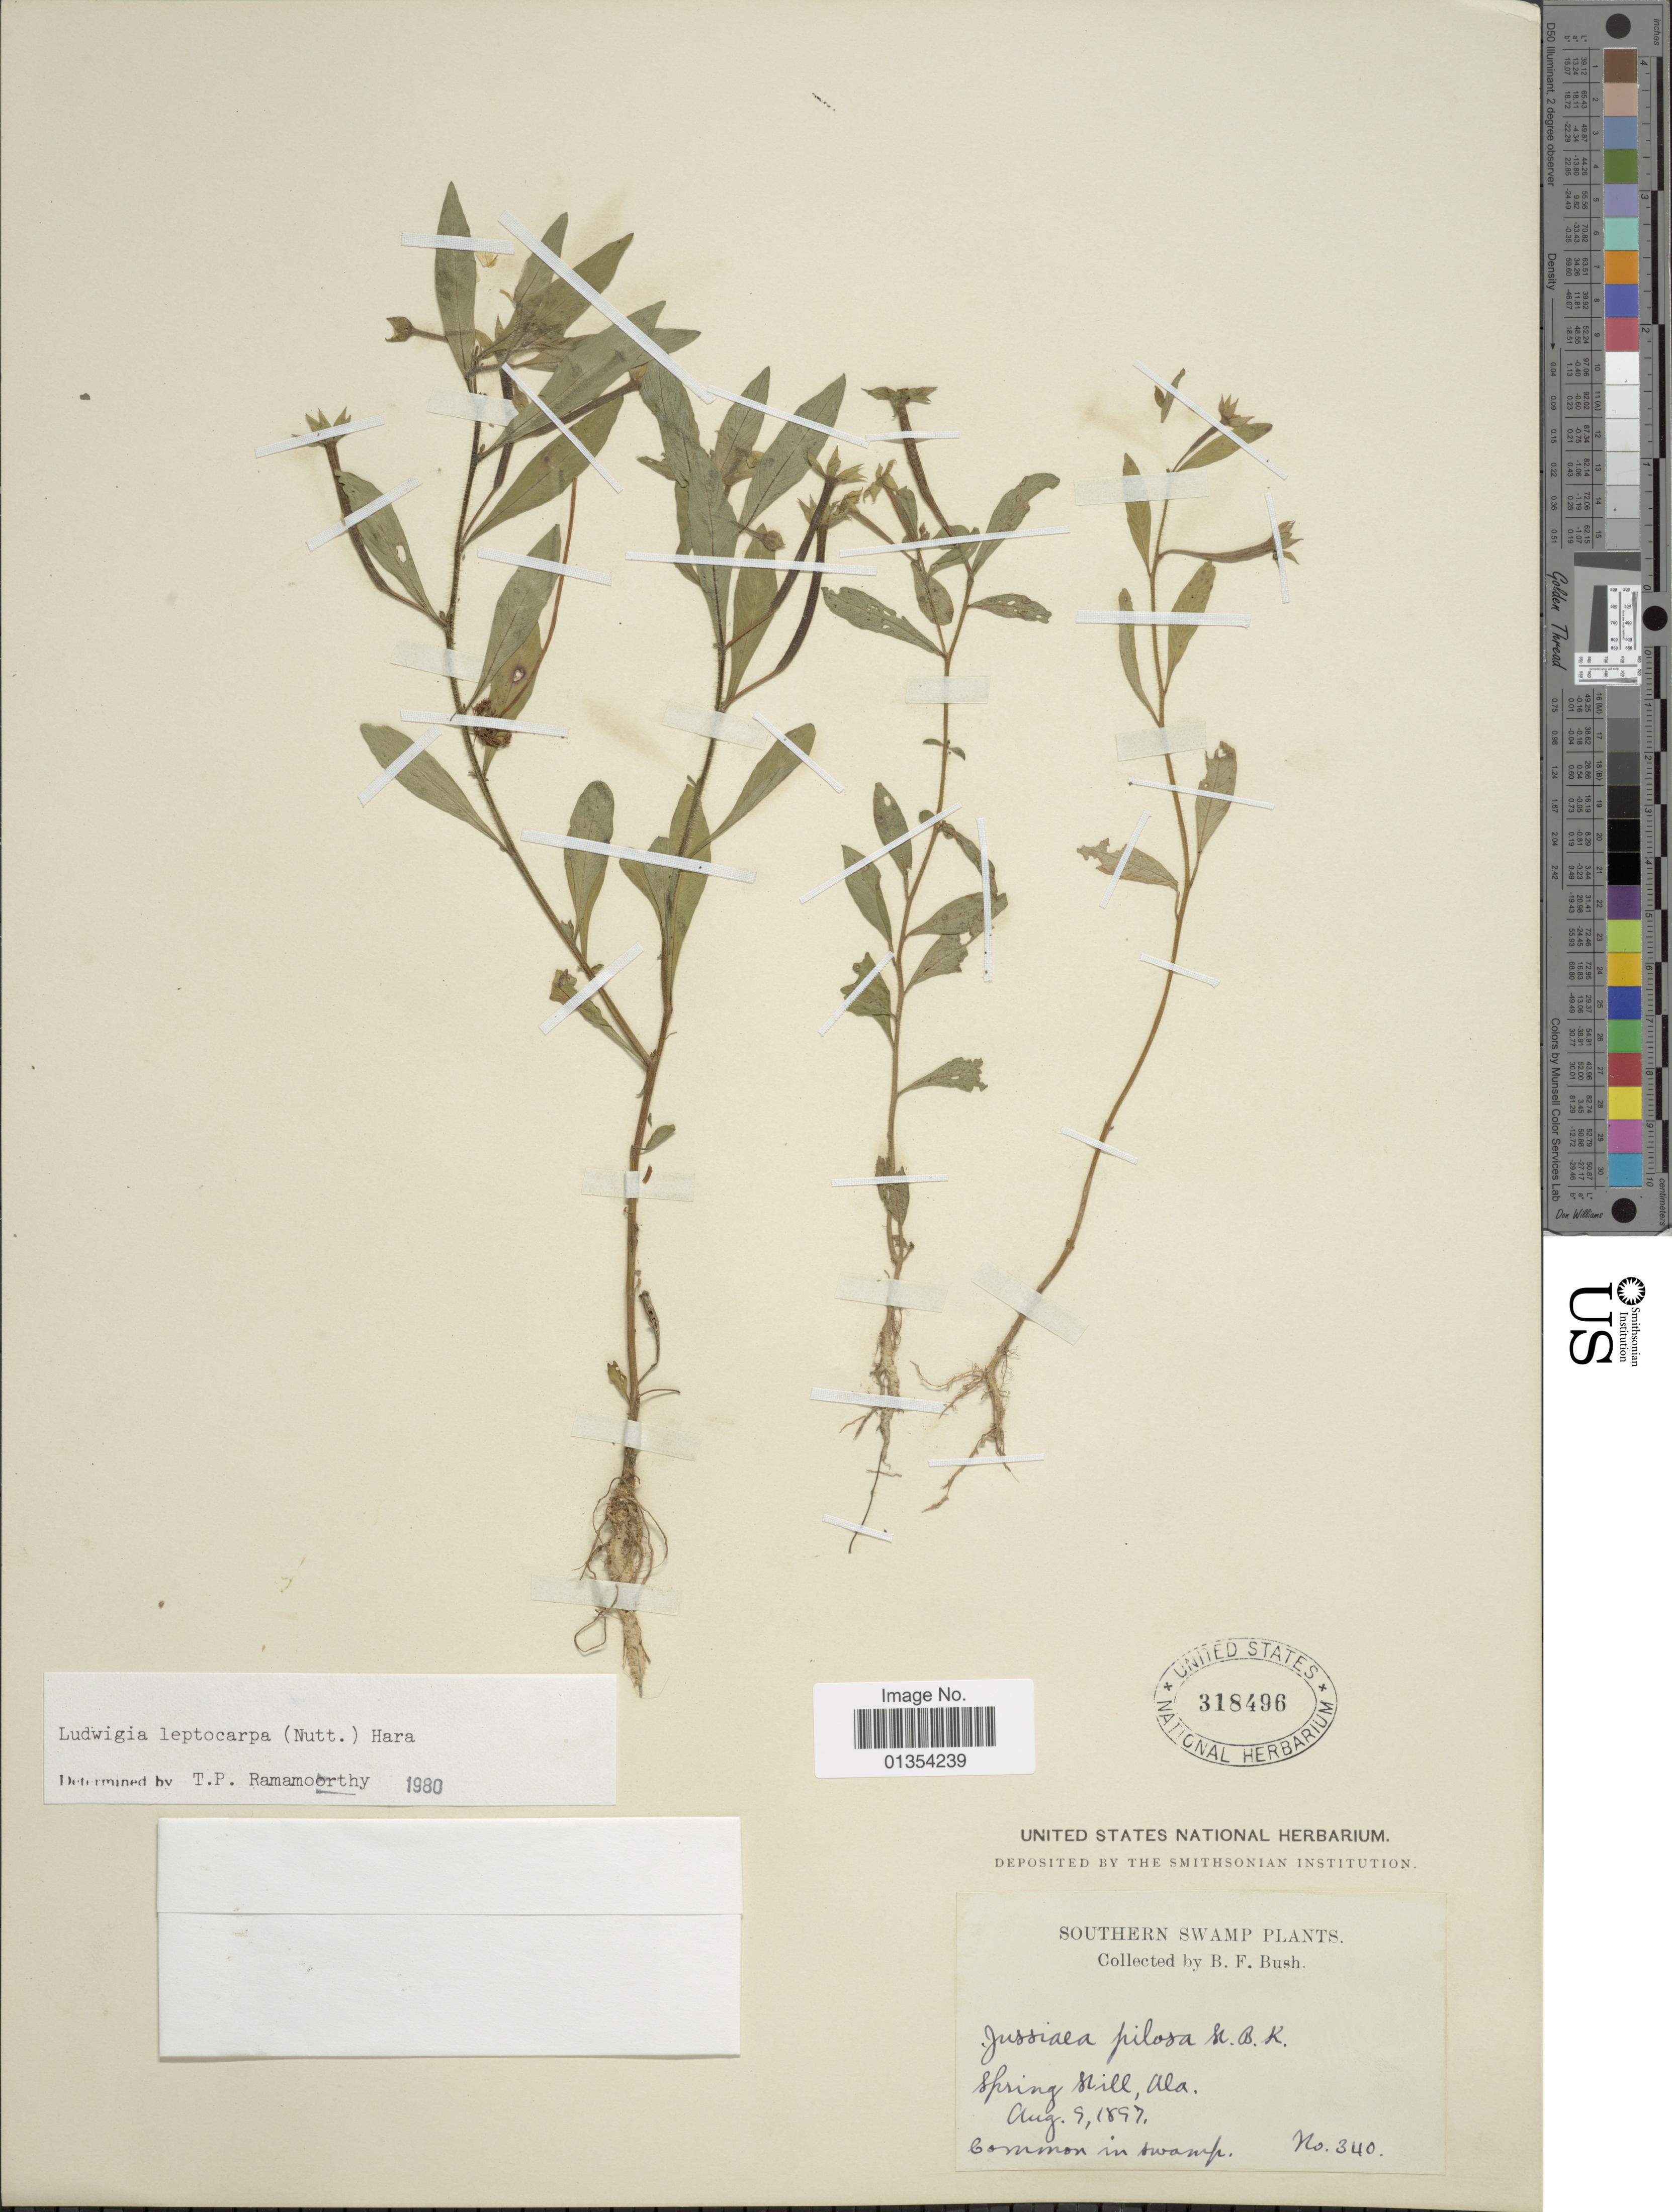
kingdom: Plantae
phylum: Tracheophyta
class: Magnoliopsida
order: Myrtales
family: Onagraceae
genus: Ludwigia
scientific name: Ludwigia leptocarpa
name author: (Nutt.) H. Hara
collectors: B. F. Bush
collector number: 340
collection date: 1897-08-09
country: United States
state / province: Alabama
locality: Southern Swamp Plants, Spring Hill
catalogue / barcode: US 318496